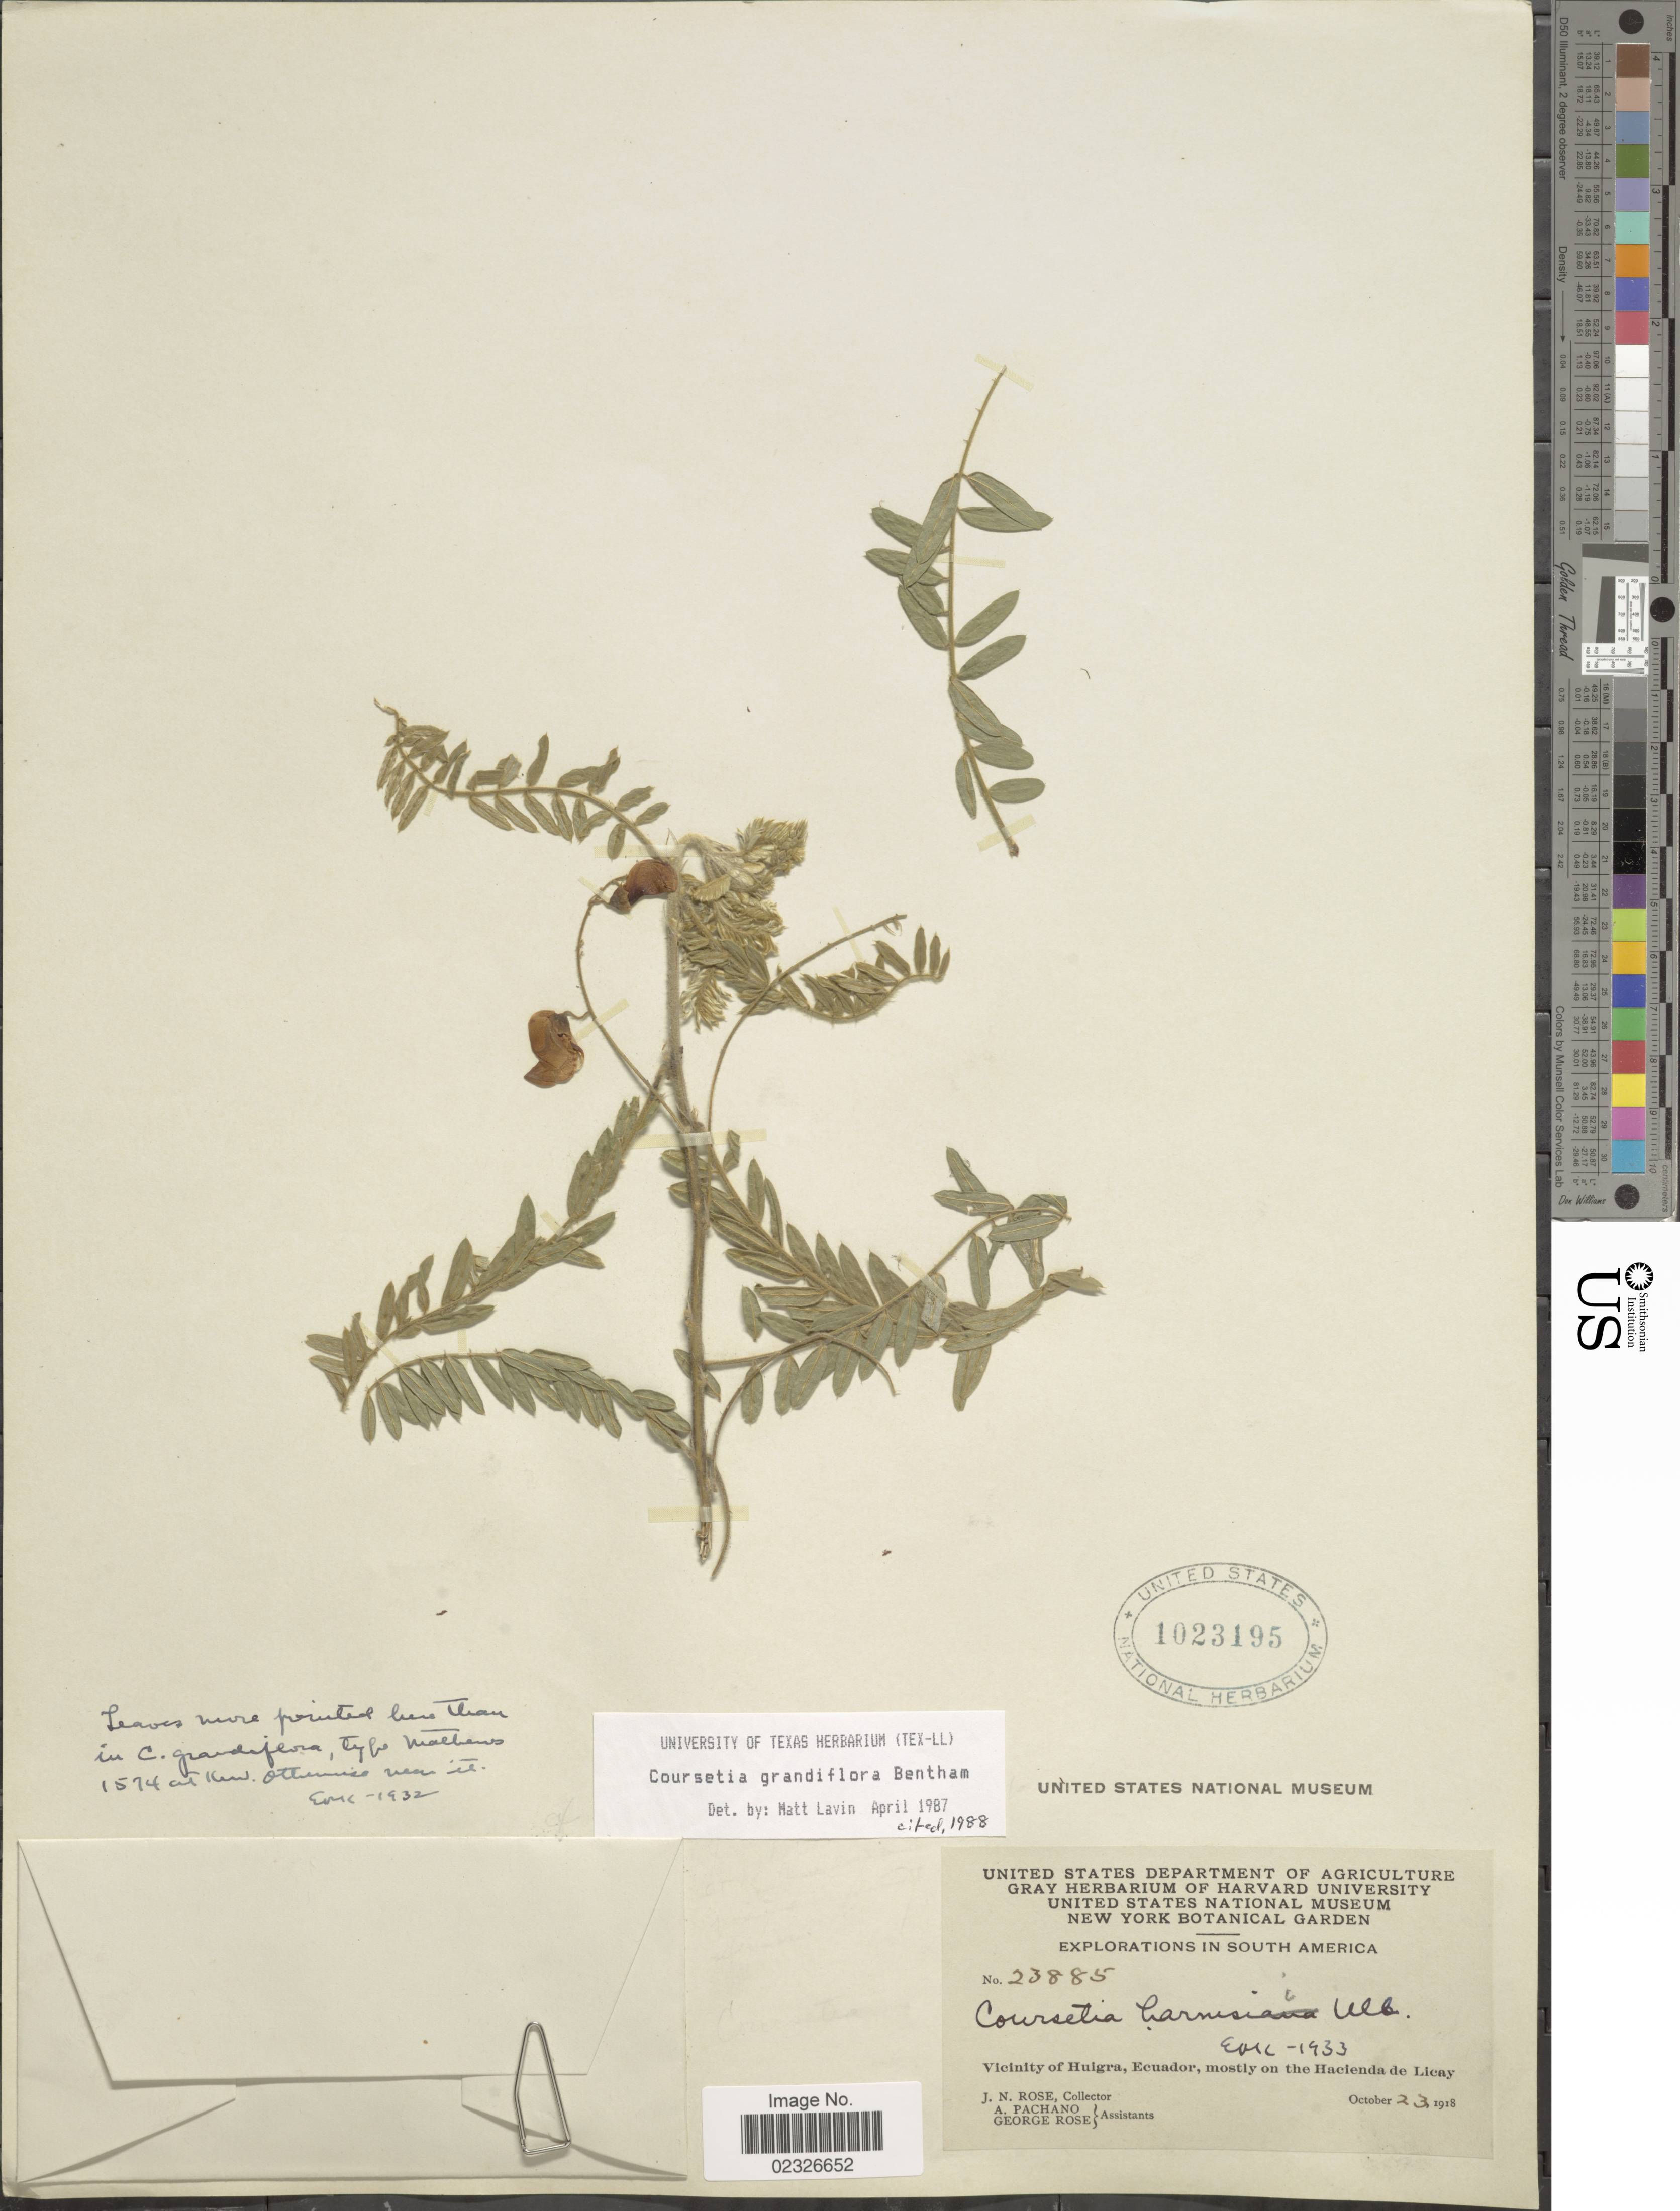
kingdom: Plantae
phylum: Tracheophyta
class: Magnoliopsida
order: Fabales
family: Fabaceae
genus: Coursetia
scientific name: Coursetia grandiflora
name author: Benth.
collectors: J. N. Rose, A. Pachano & G. Rose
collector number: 23885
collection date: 1918-10-23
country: Ecuador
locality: Vicinity of Huigra, Ecuador, mostly on the Hacienda de Licay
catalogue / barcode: US 1023195